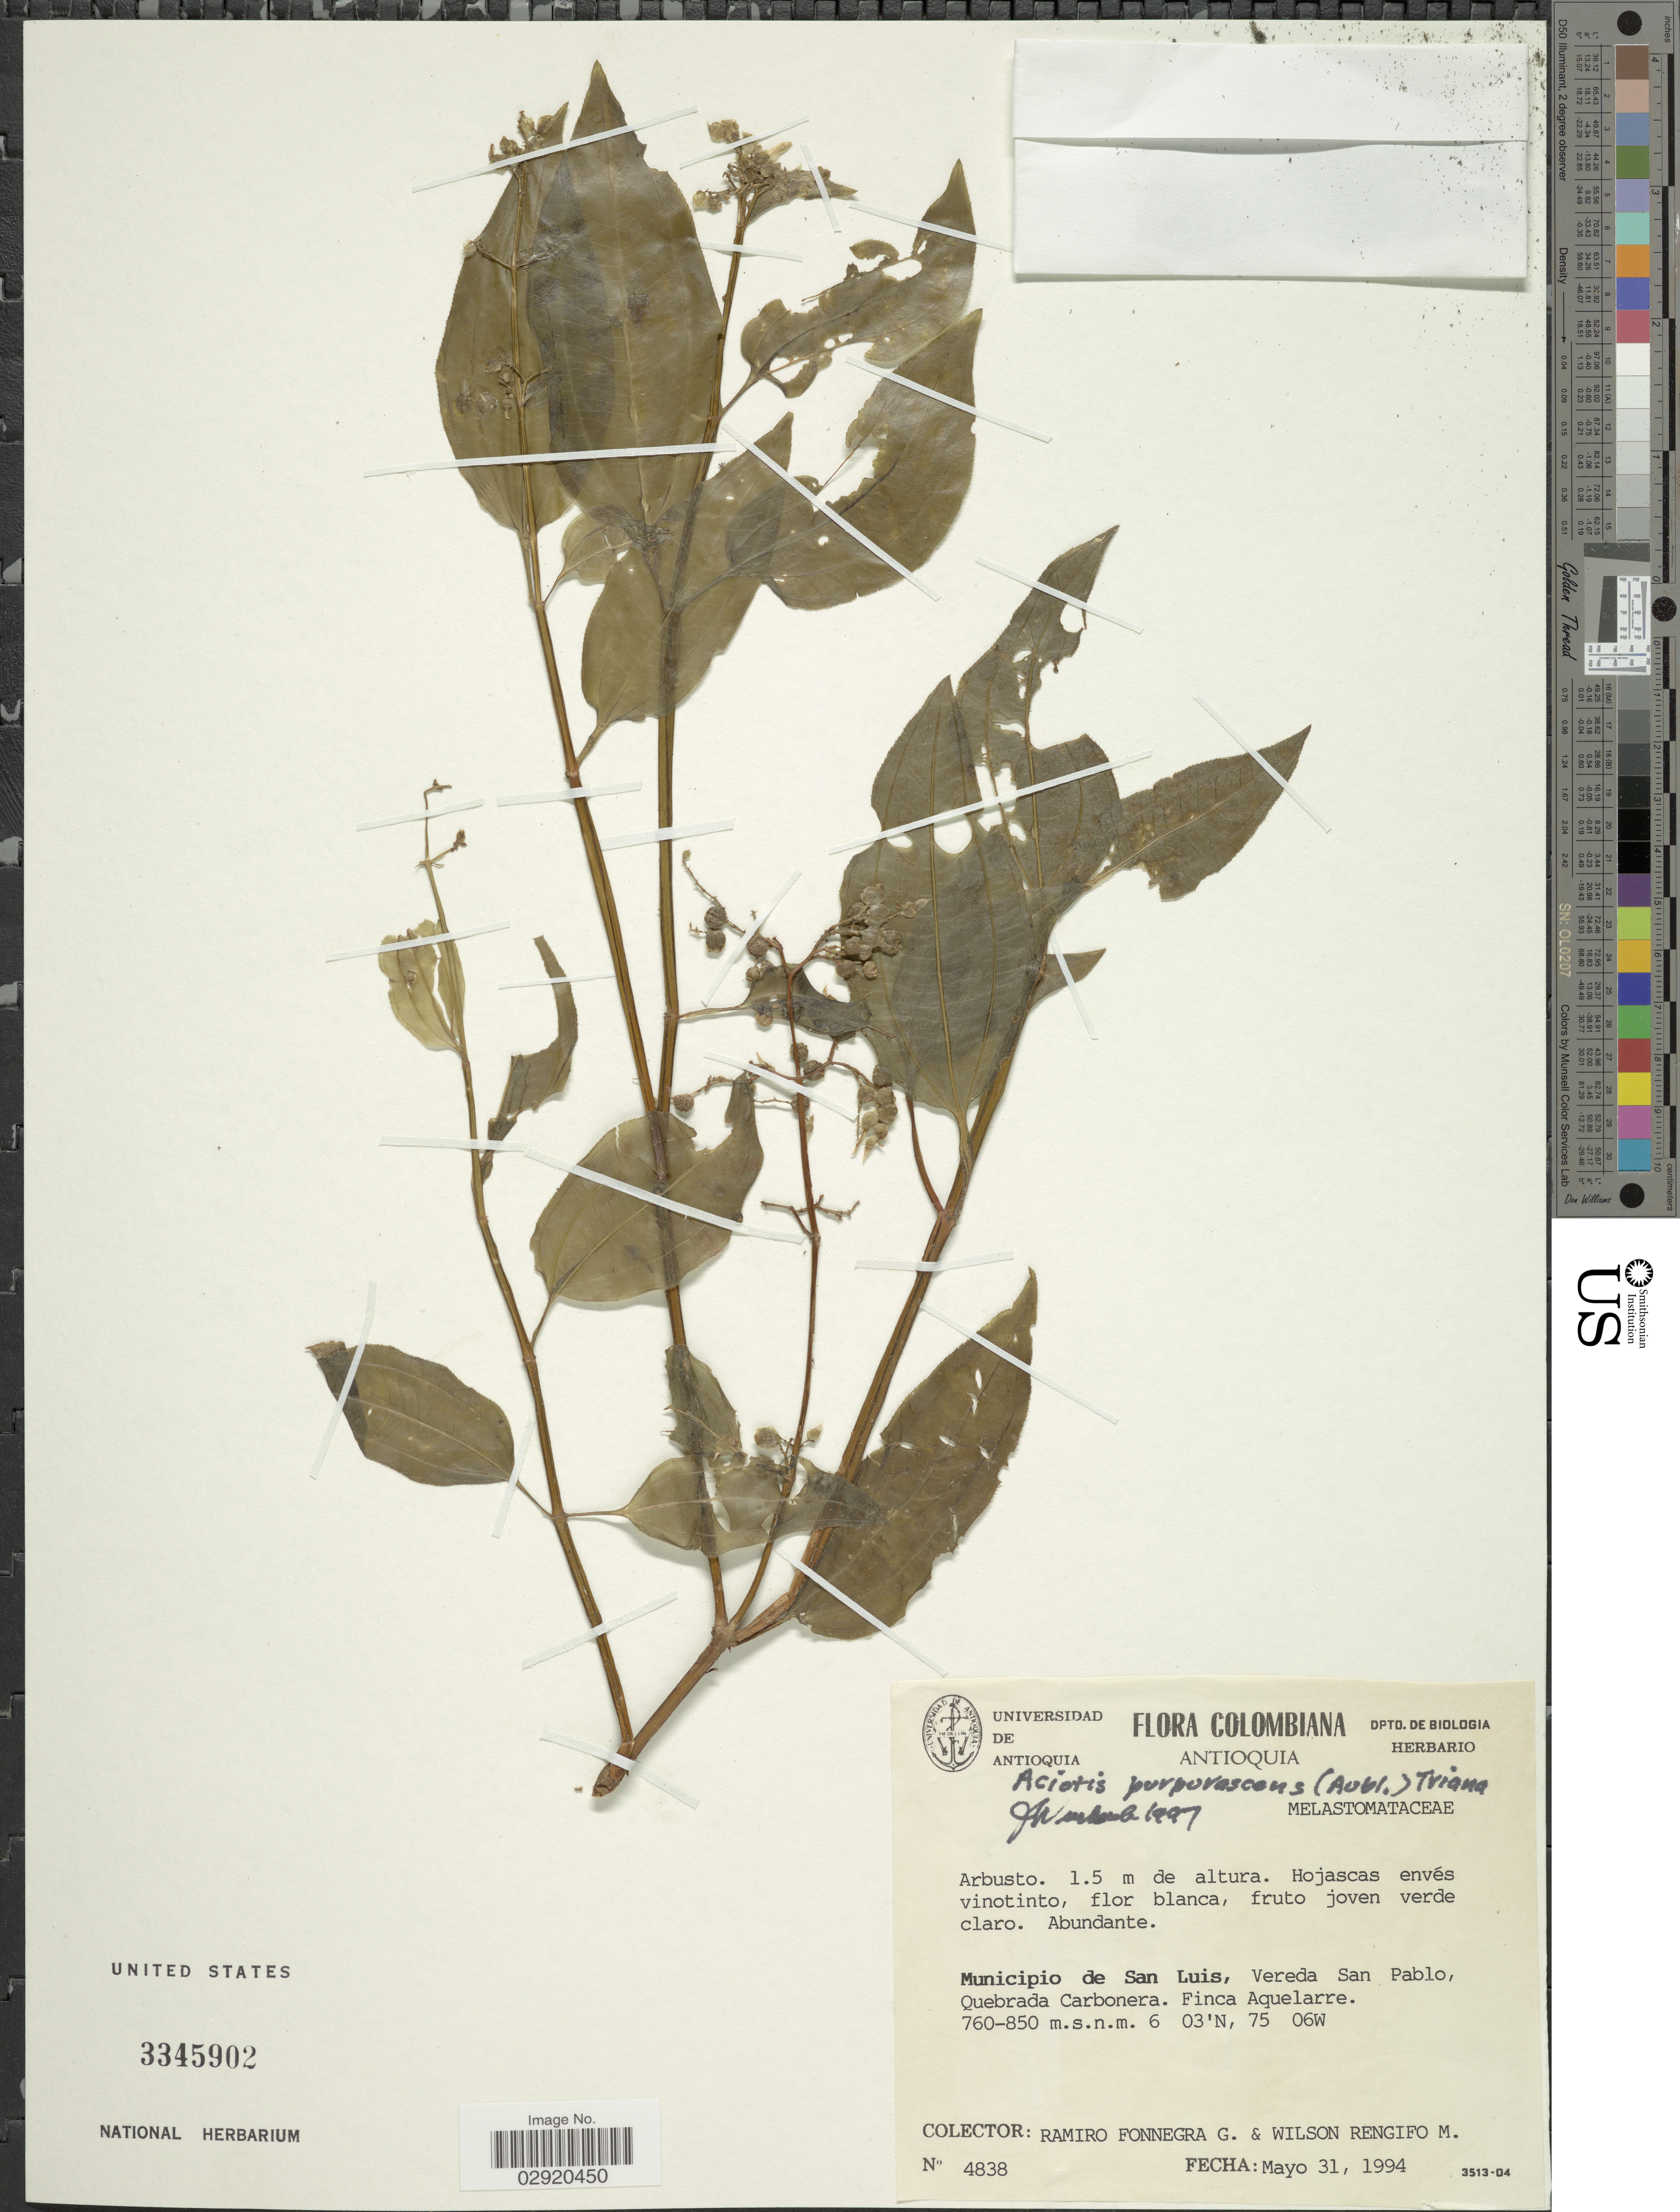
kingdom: Plantae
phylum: Tracheophyta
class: Magnoliopsida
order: Myrtales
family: Melastomataceae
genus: Aciotis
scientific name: Aciotis purpurascens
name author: (Aubl.) Triana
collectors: R. Fonnegra G. & W. Rengifo M.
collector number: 4838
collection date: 1994-05-31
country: Colombia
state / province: Antioquia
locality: Municipio de San Luis, Vereda San Pablo, Quebrada Carbonera. Finca Aquelarre.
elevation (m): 760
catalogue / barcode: US 3345902